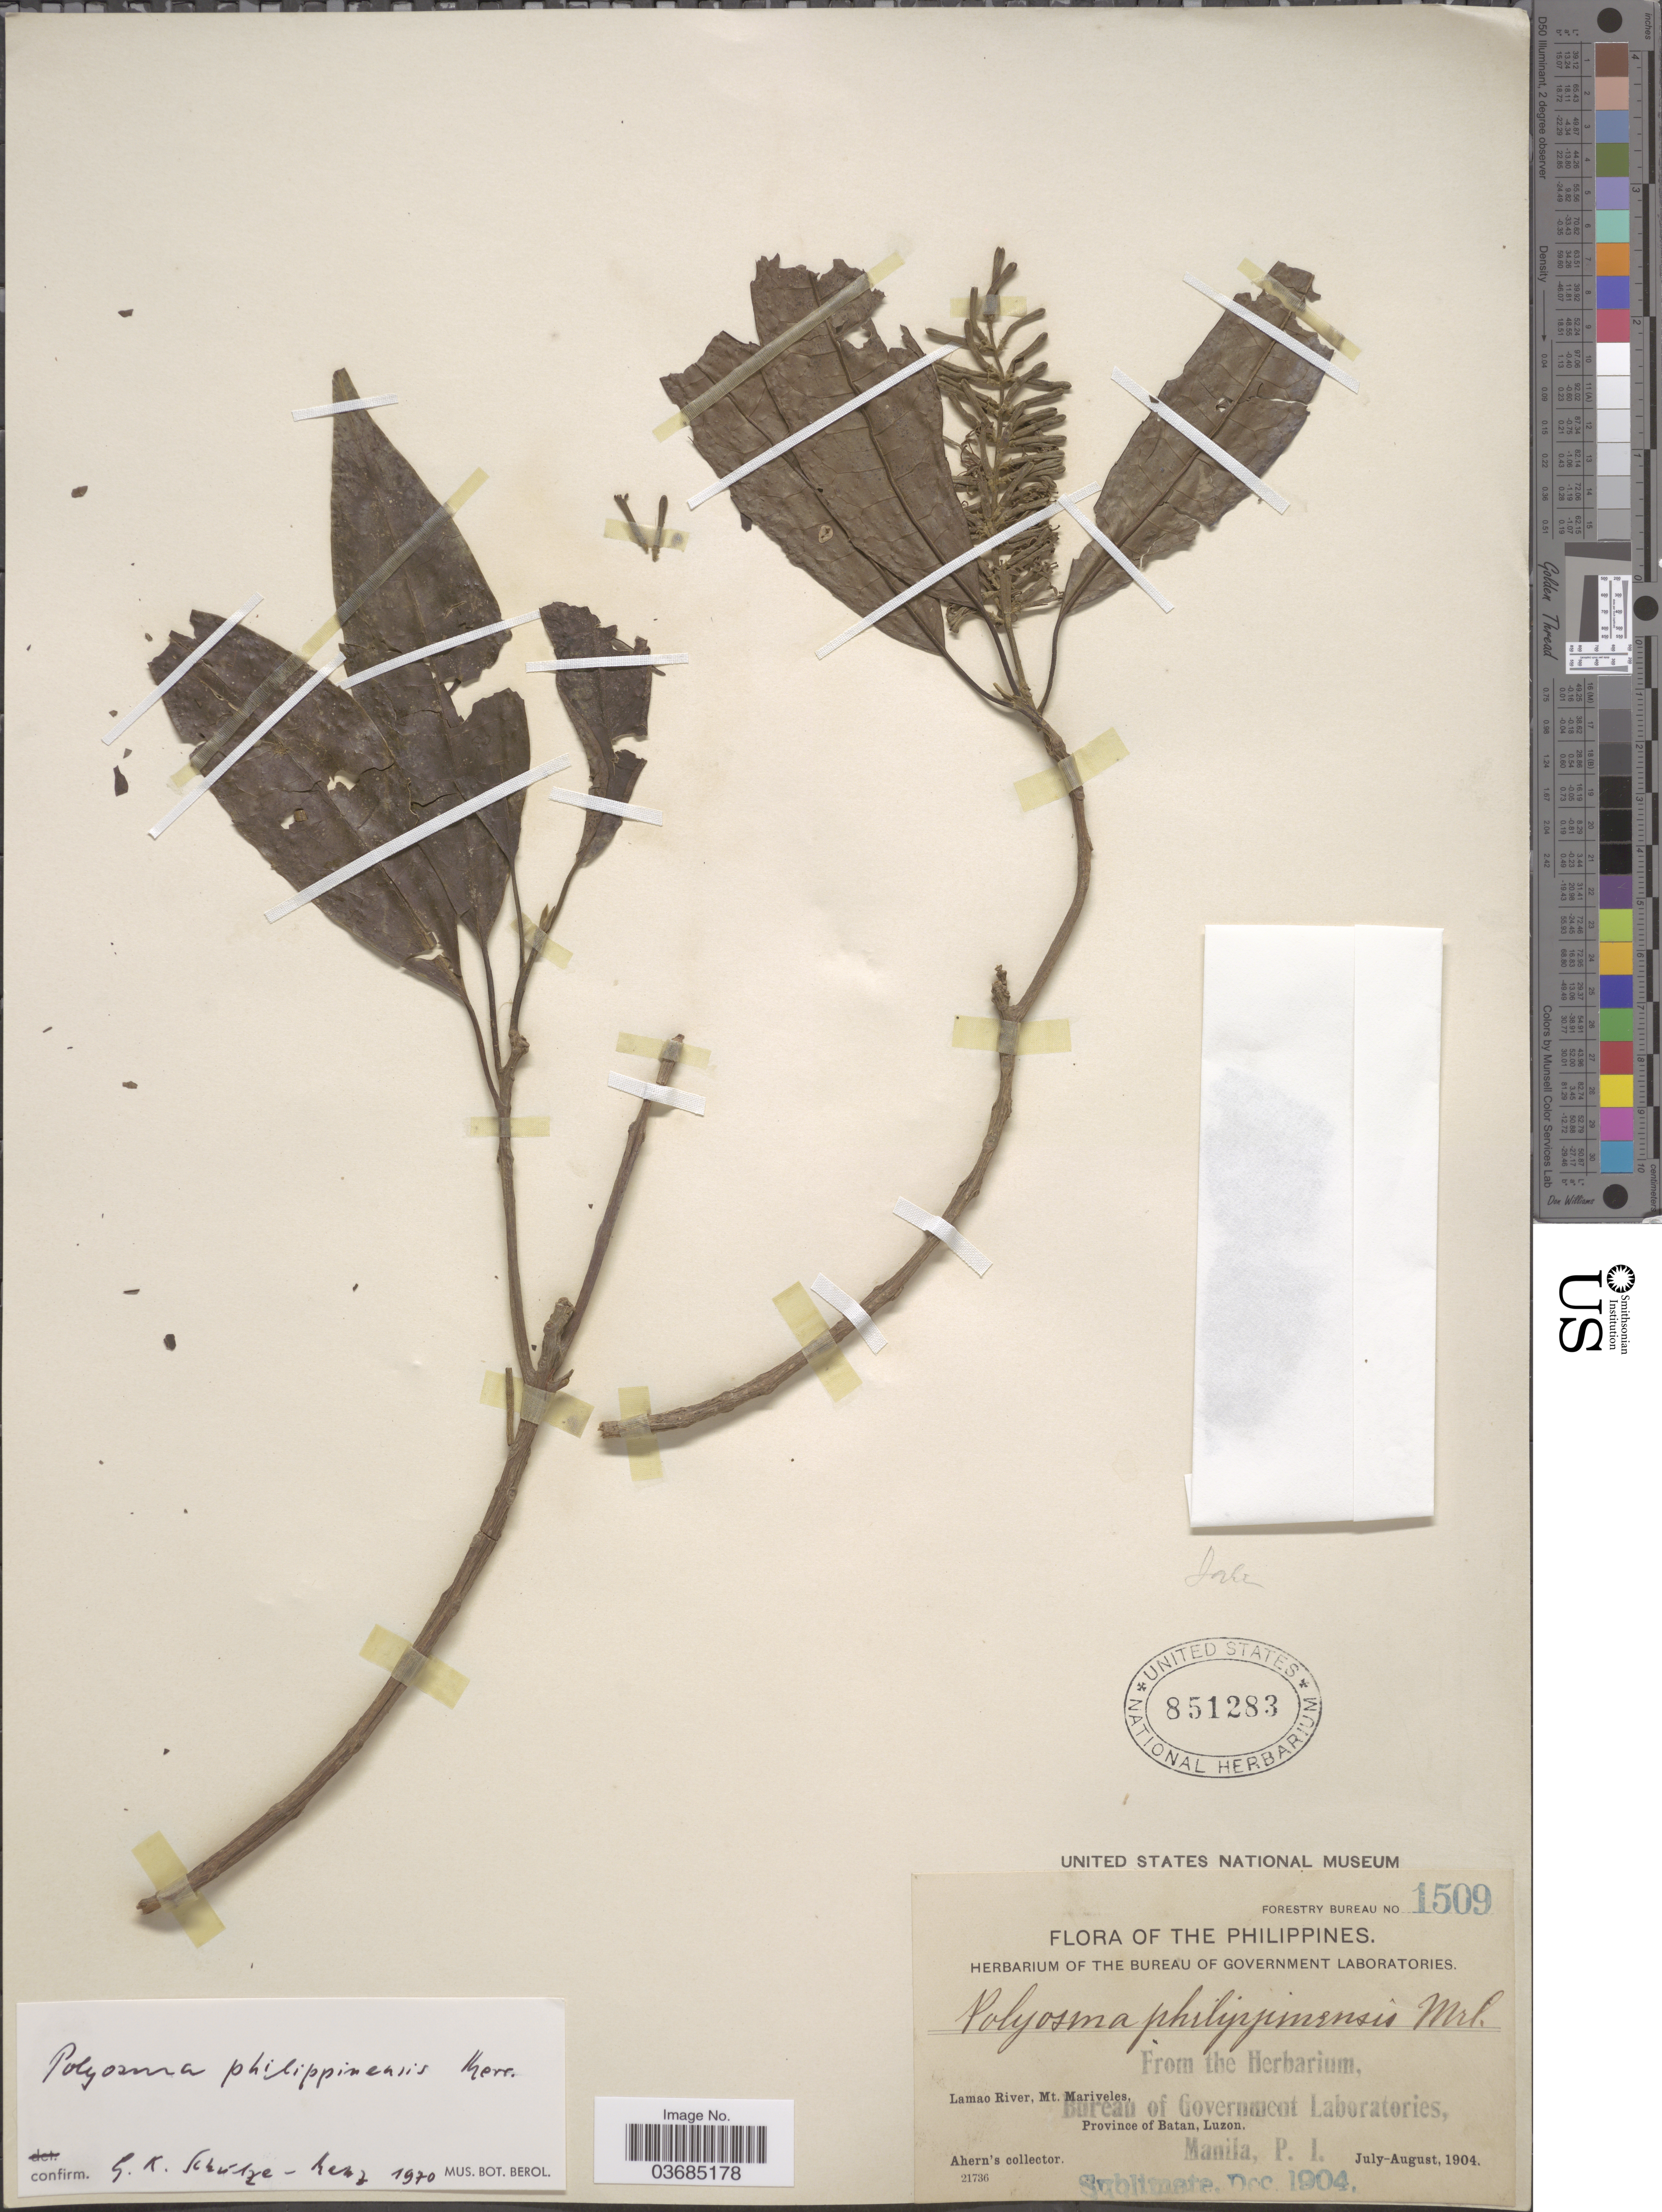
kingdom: Plantae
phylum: Tracheophyta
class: Magnoliopsida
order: Escalloniales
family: Escalloniaceae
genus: Polyosma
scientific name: Polyosma philippinensis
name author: Merr.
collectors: Ahern's collector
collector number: Forestry Bureau 1509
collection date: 1904-07/1904-08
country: Philippines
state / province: Cagayan Valley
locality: Lamao River, Mt. Mariveles, Province of Batan, Luzon.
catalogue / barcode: US 851283